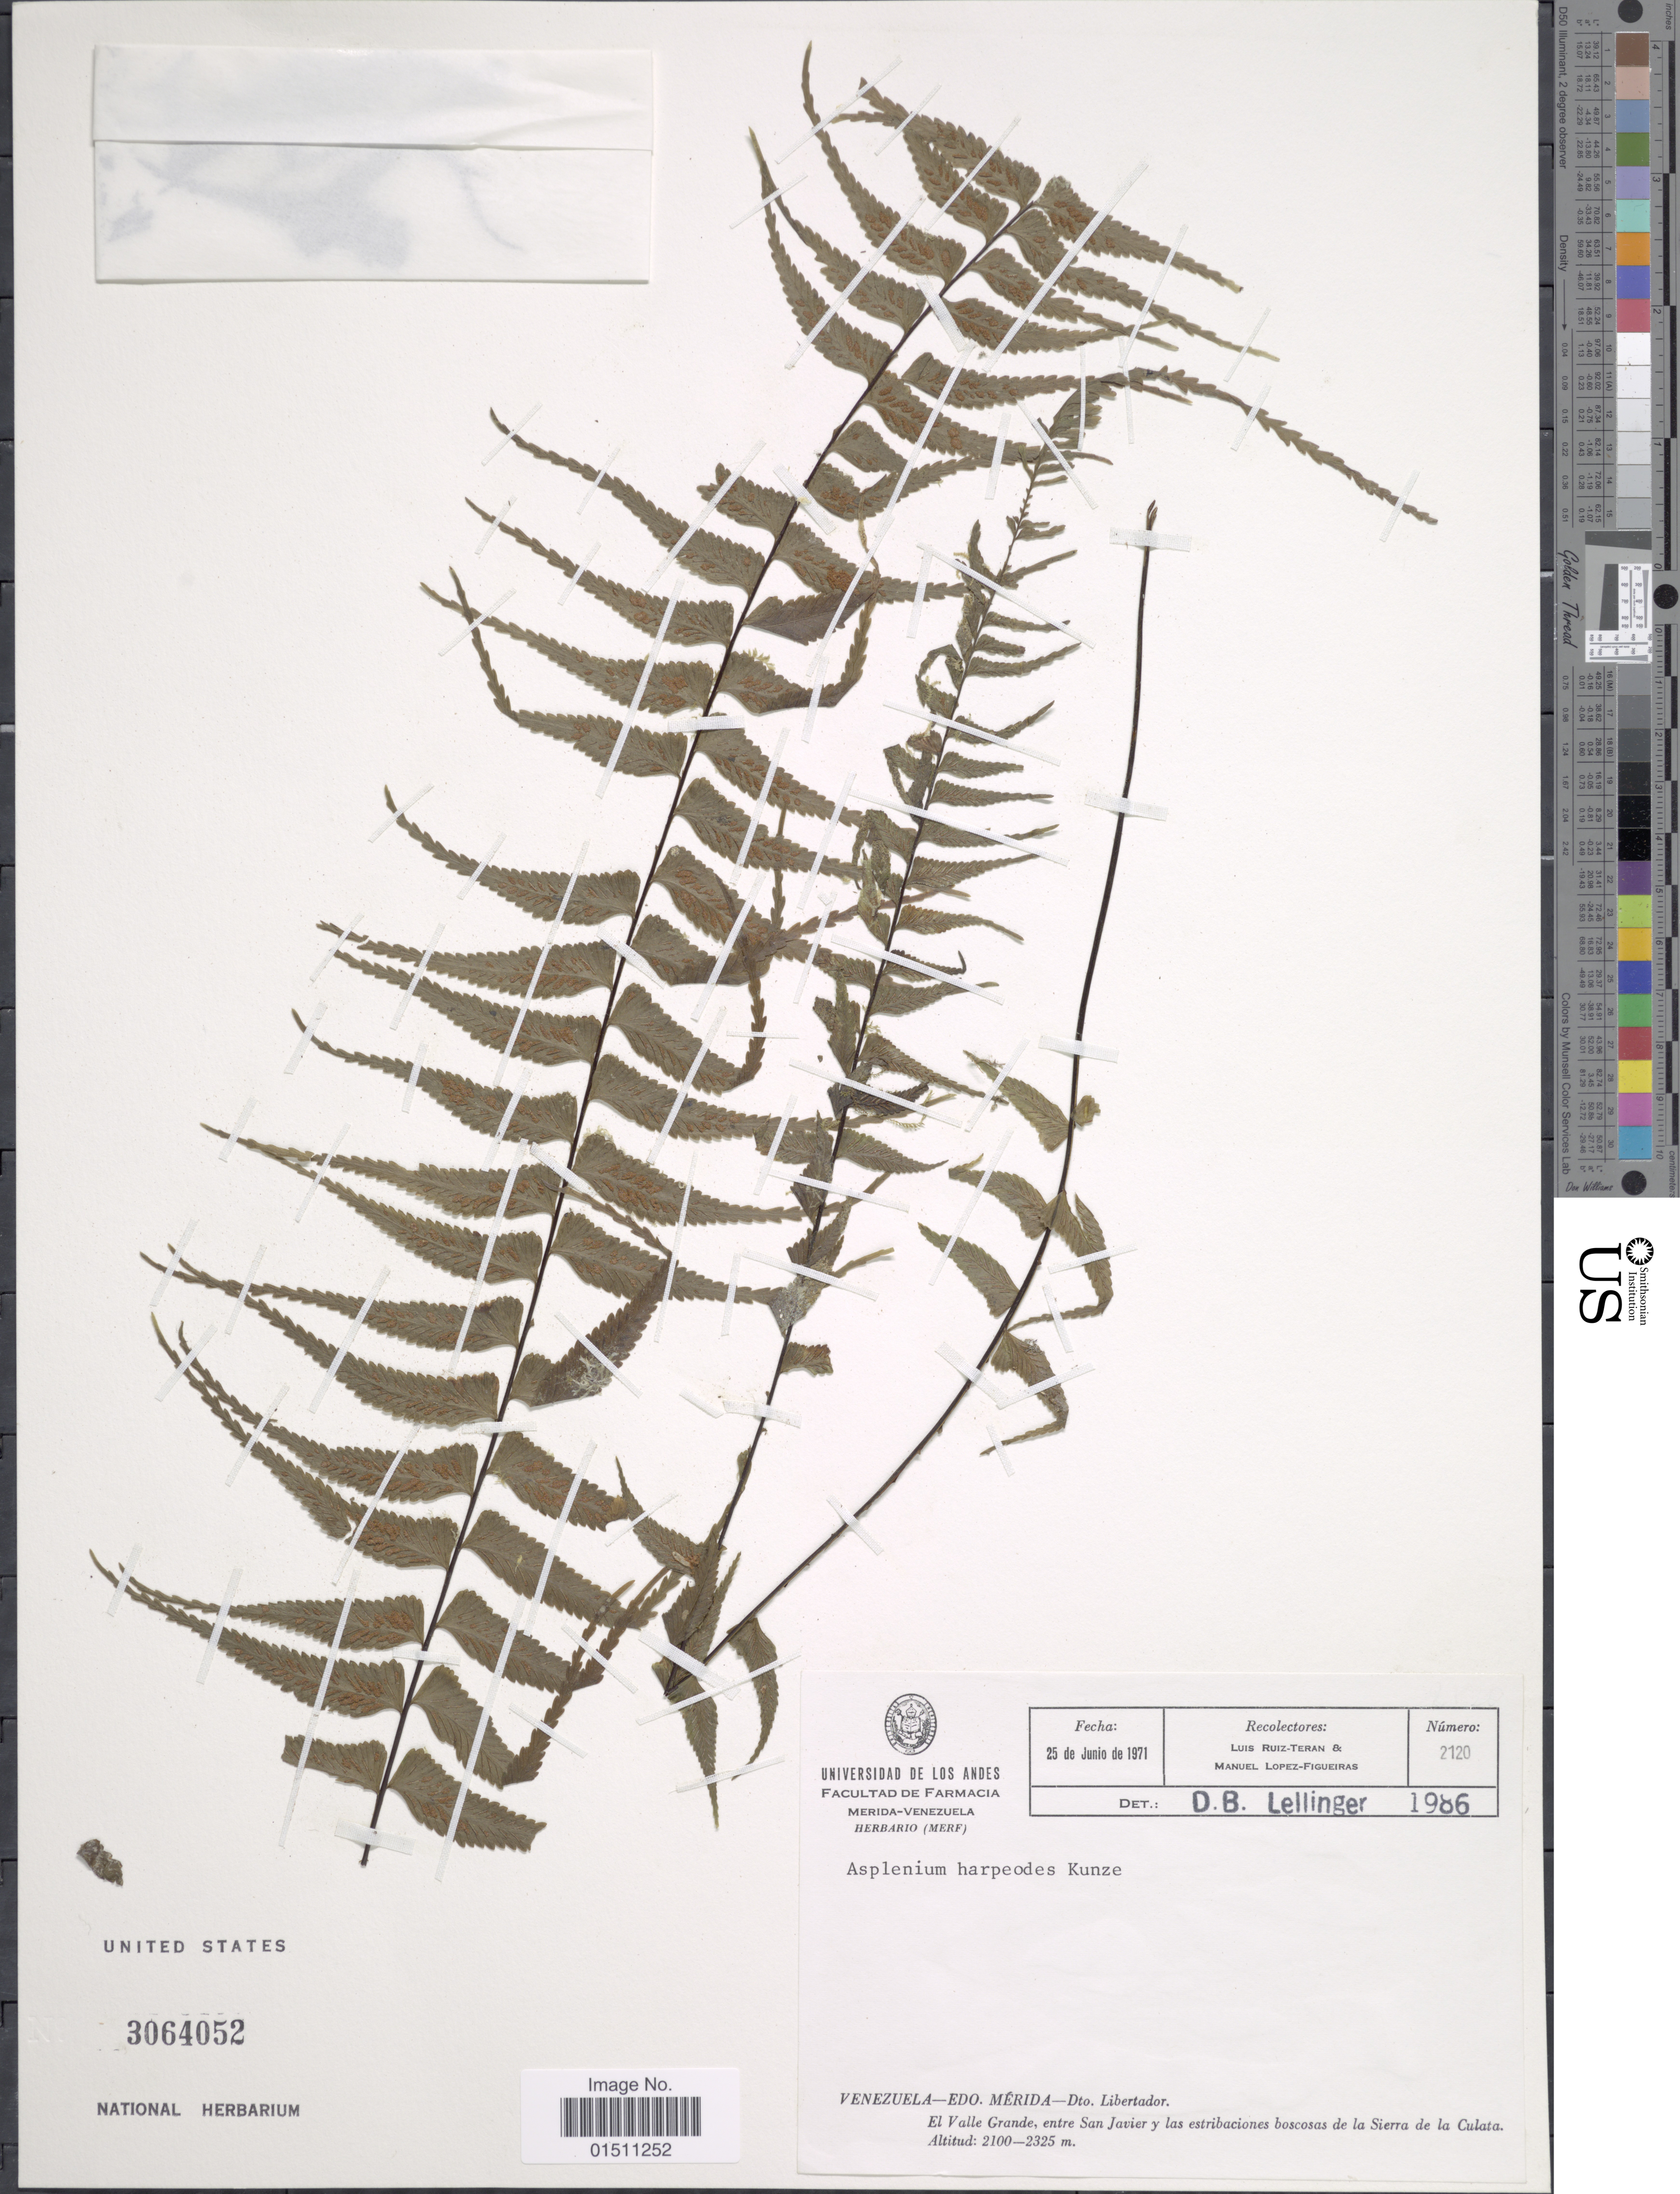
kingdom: Plantae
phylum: Tracheophyta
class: Polypodiopsida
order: Polypodiales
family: Aspleniaceae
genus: Asplenium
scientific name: Asplenium harpeodes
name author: Kunze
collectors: L. E. Ruíz-Terán & M. Lopéz-F.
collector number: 2120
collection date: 1971-06-25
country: Venezuela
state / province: Mérida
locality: Venezuela,-Edo. Merida-Dto. Libertador, El Valle Grande, entre San Javier y las estribaciones boscosas de la Sierra de la Culata.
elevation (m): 2100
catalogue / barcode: US 3064052